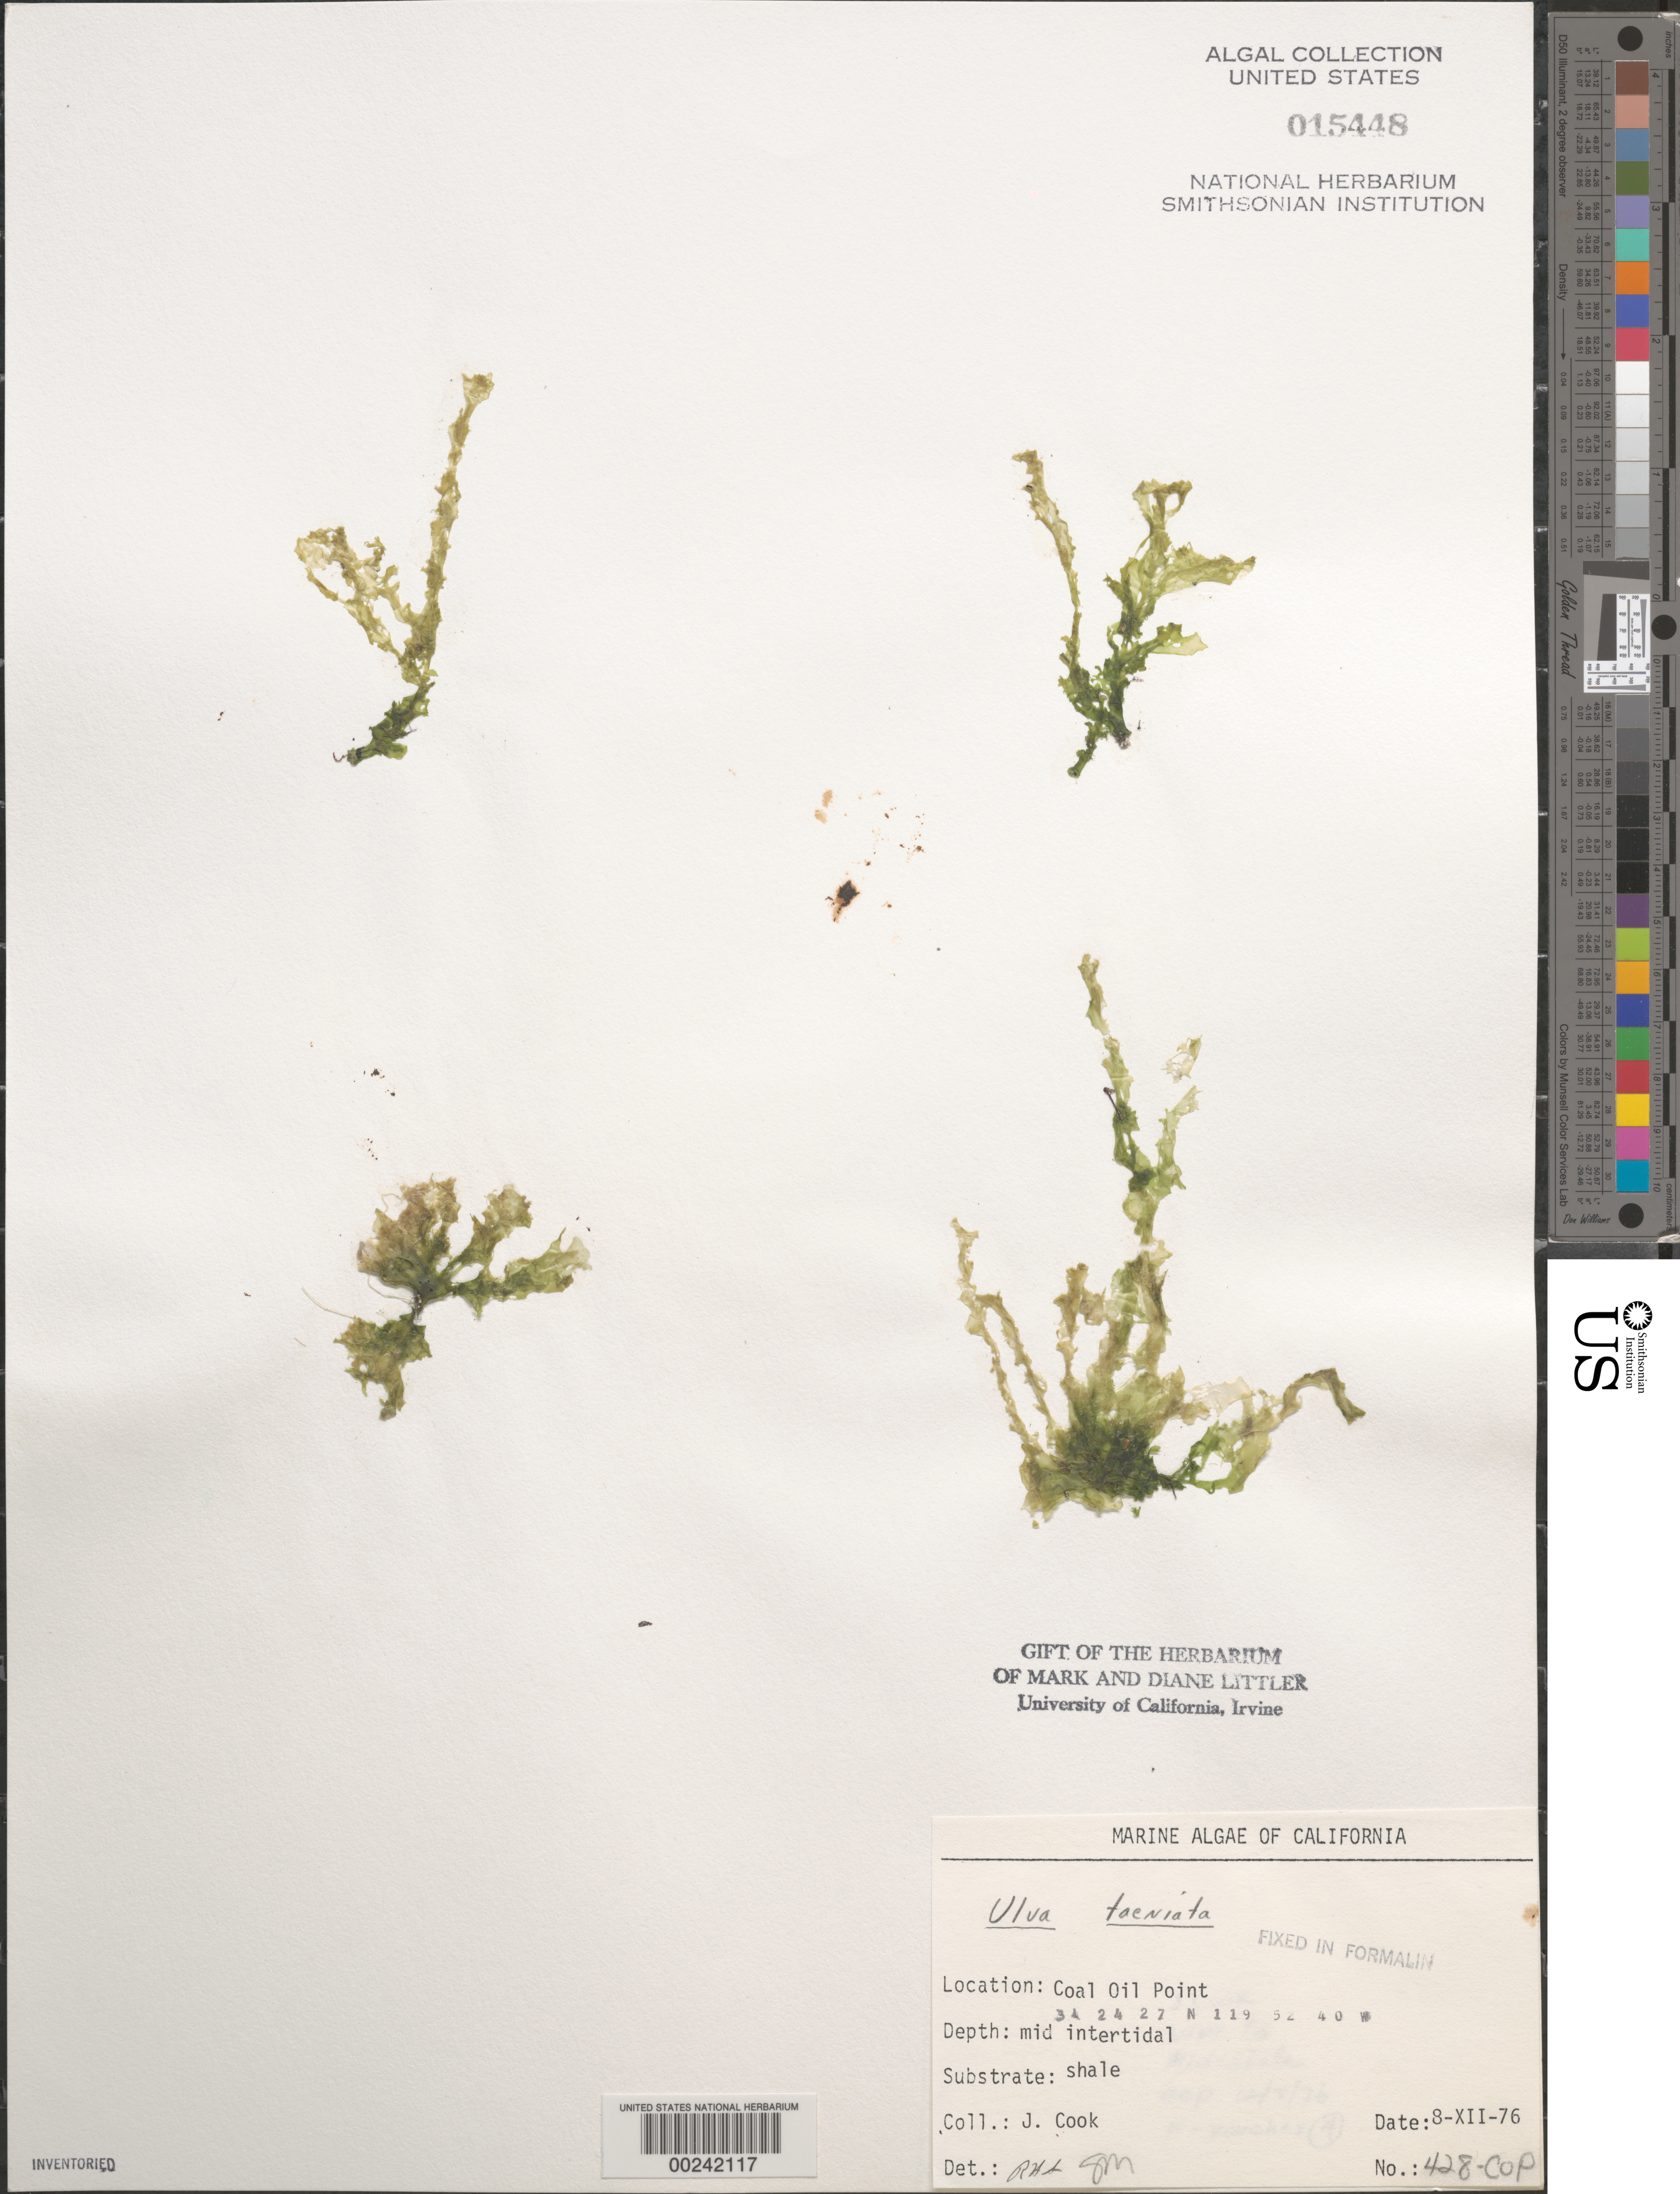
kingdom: Plantae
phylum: Chlorophyta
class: Ulvophyceae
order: Ulvales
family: Ulvaceae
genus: Ulva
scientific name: Ulva taeniata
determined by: Sims, Robert H.; Murray, S. N.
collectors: J. Cook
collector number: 428-cop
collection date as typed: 08 Dec 1976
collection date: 1976-12-08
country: United States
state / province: California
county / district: Santa Barbara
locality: Coal Oil Point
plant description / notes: BLM-SOCALBIGHT Rocky Intertidal Survey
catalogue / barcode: US 15448